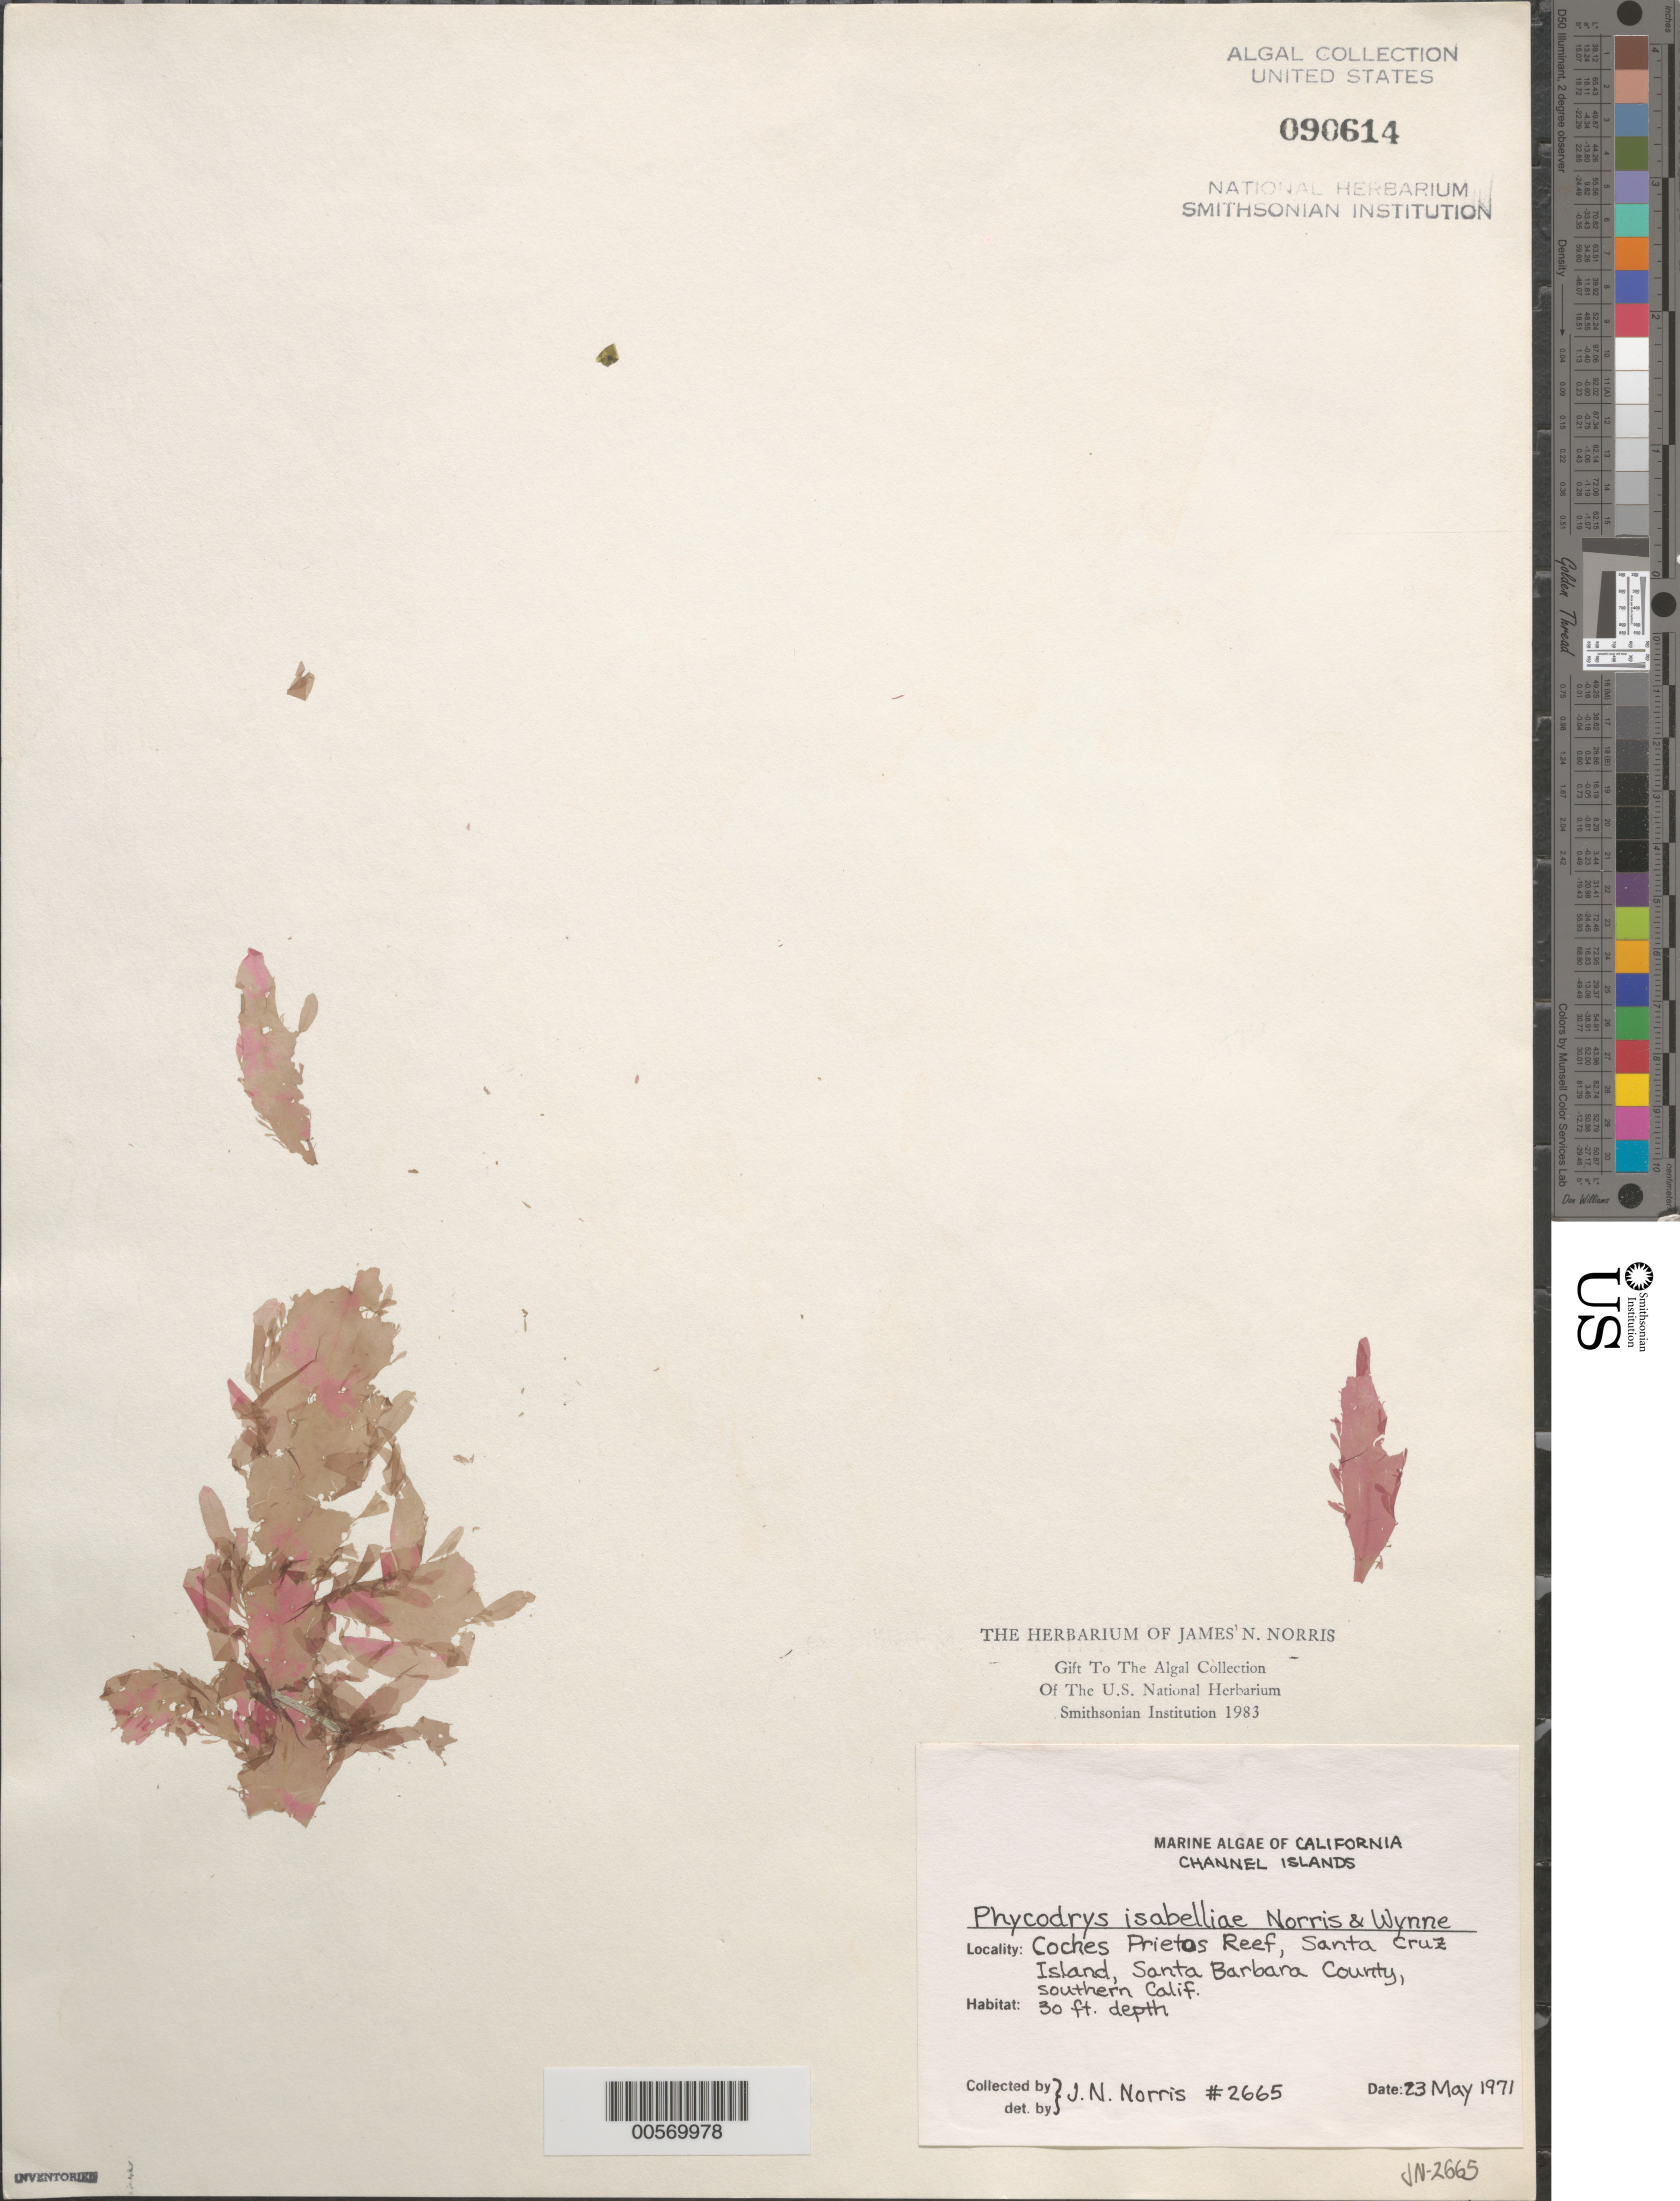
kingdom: Plantae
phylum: Rhodophyta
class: Florideophyceae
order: Ceramiales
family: Delesseriaceae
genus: Phycodrys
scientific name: Phycodrys isabelliae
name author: R.E. Norris & M.J. Wynne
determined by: Norris, James N.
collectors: J. N. Norris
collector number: JN-2665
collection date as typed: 23 May 1971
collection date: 1971-05-23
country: United States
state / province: California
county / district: Santa Barbara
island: Santa Cruz Island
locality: Coches Prietos Reef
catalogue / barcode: US 90614